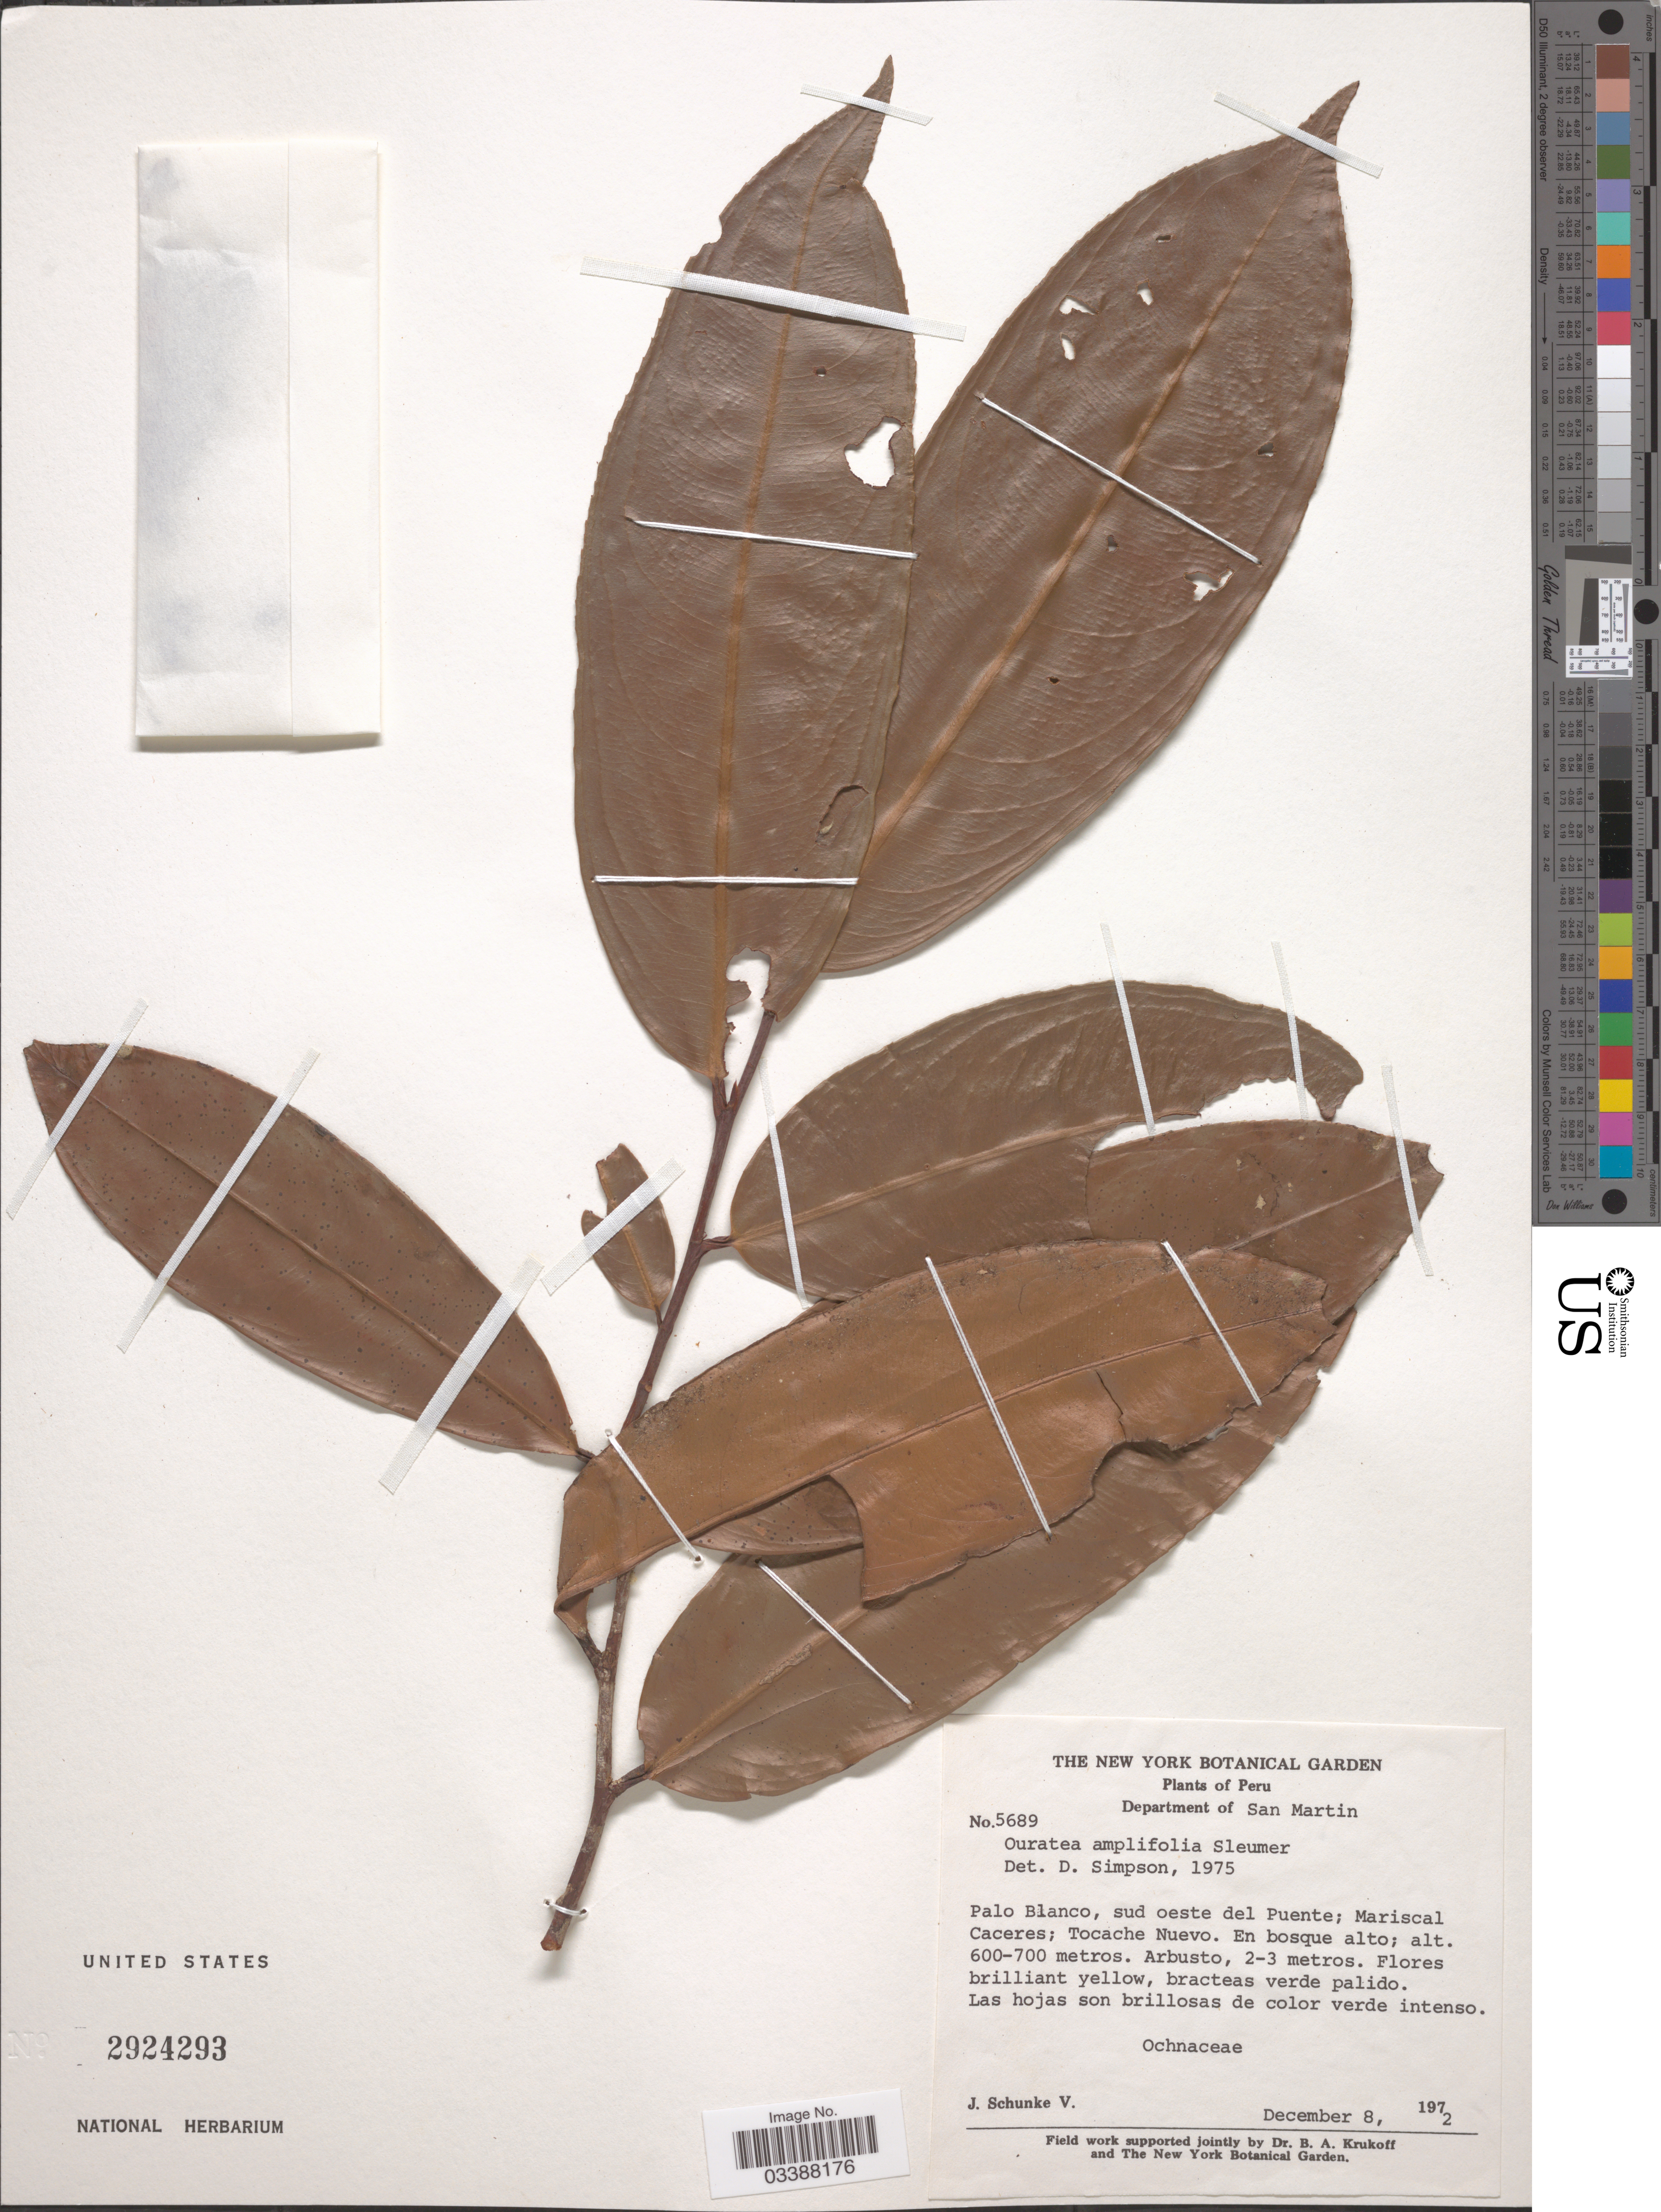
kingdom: Plantae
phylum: Tracheophyta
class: Magnoliopsida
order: Malpighiales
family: Ochnaceae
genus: Ouratea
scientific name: Ouratea amplifolia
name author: Sleumer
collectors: J. Schunke Vigo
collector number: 5689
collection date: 1972-12-08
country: Peru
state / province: San Martín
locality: Department of San Martin. Palo Blanco, sud oeste del Puente; Mariscal Caceres; Tocache Nuevo.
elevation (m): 600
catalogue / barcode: US 2924293